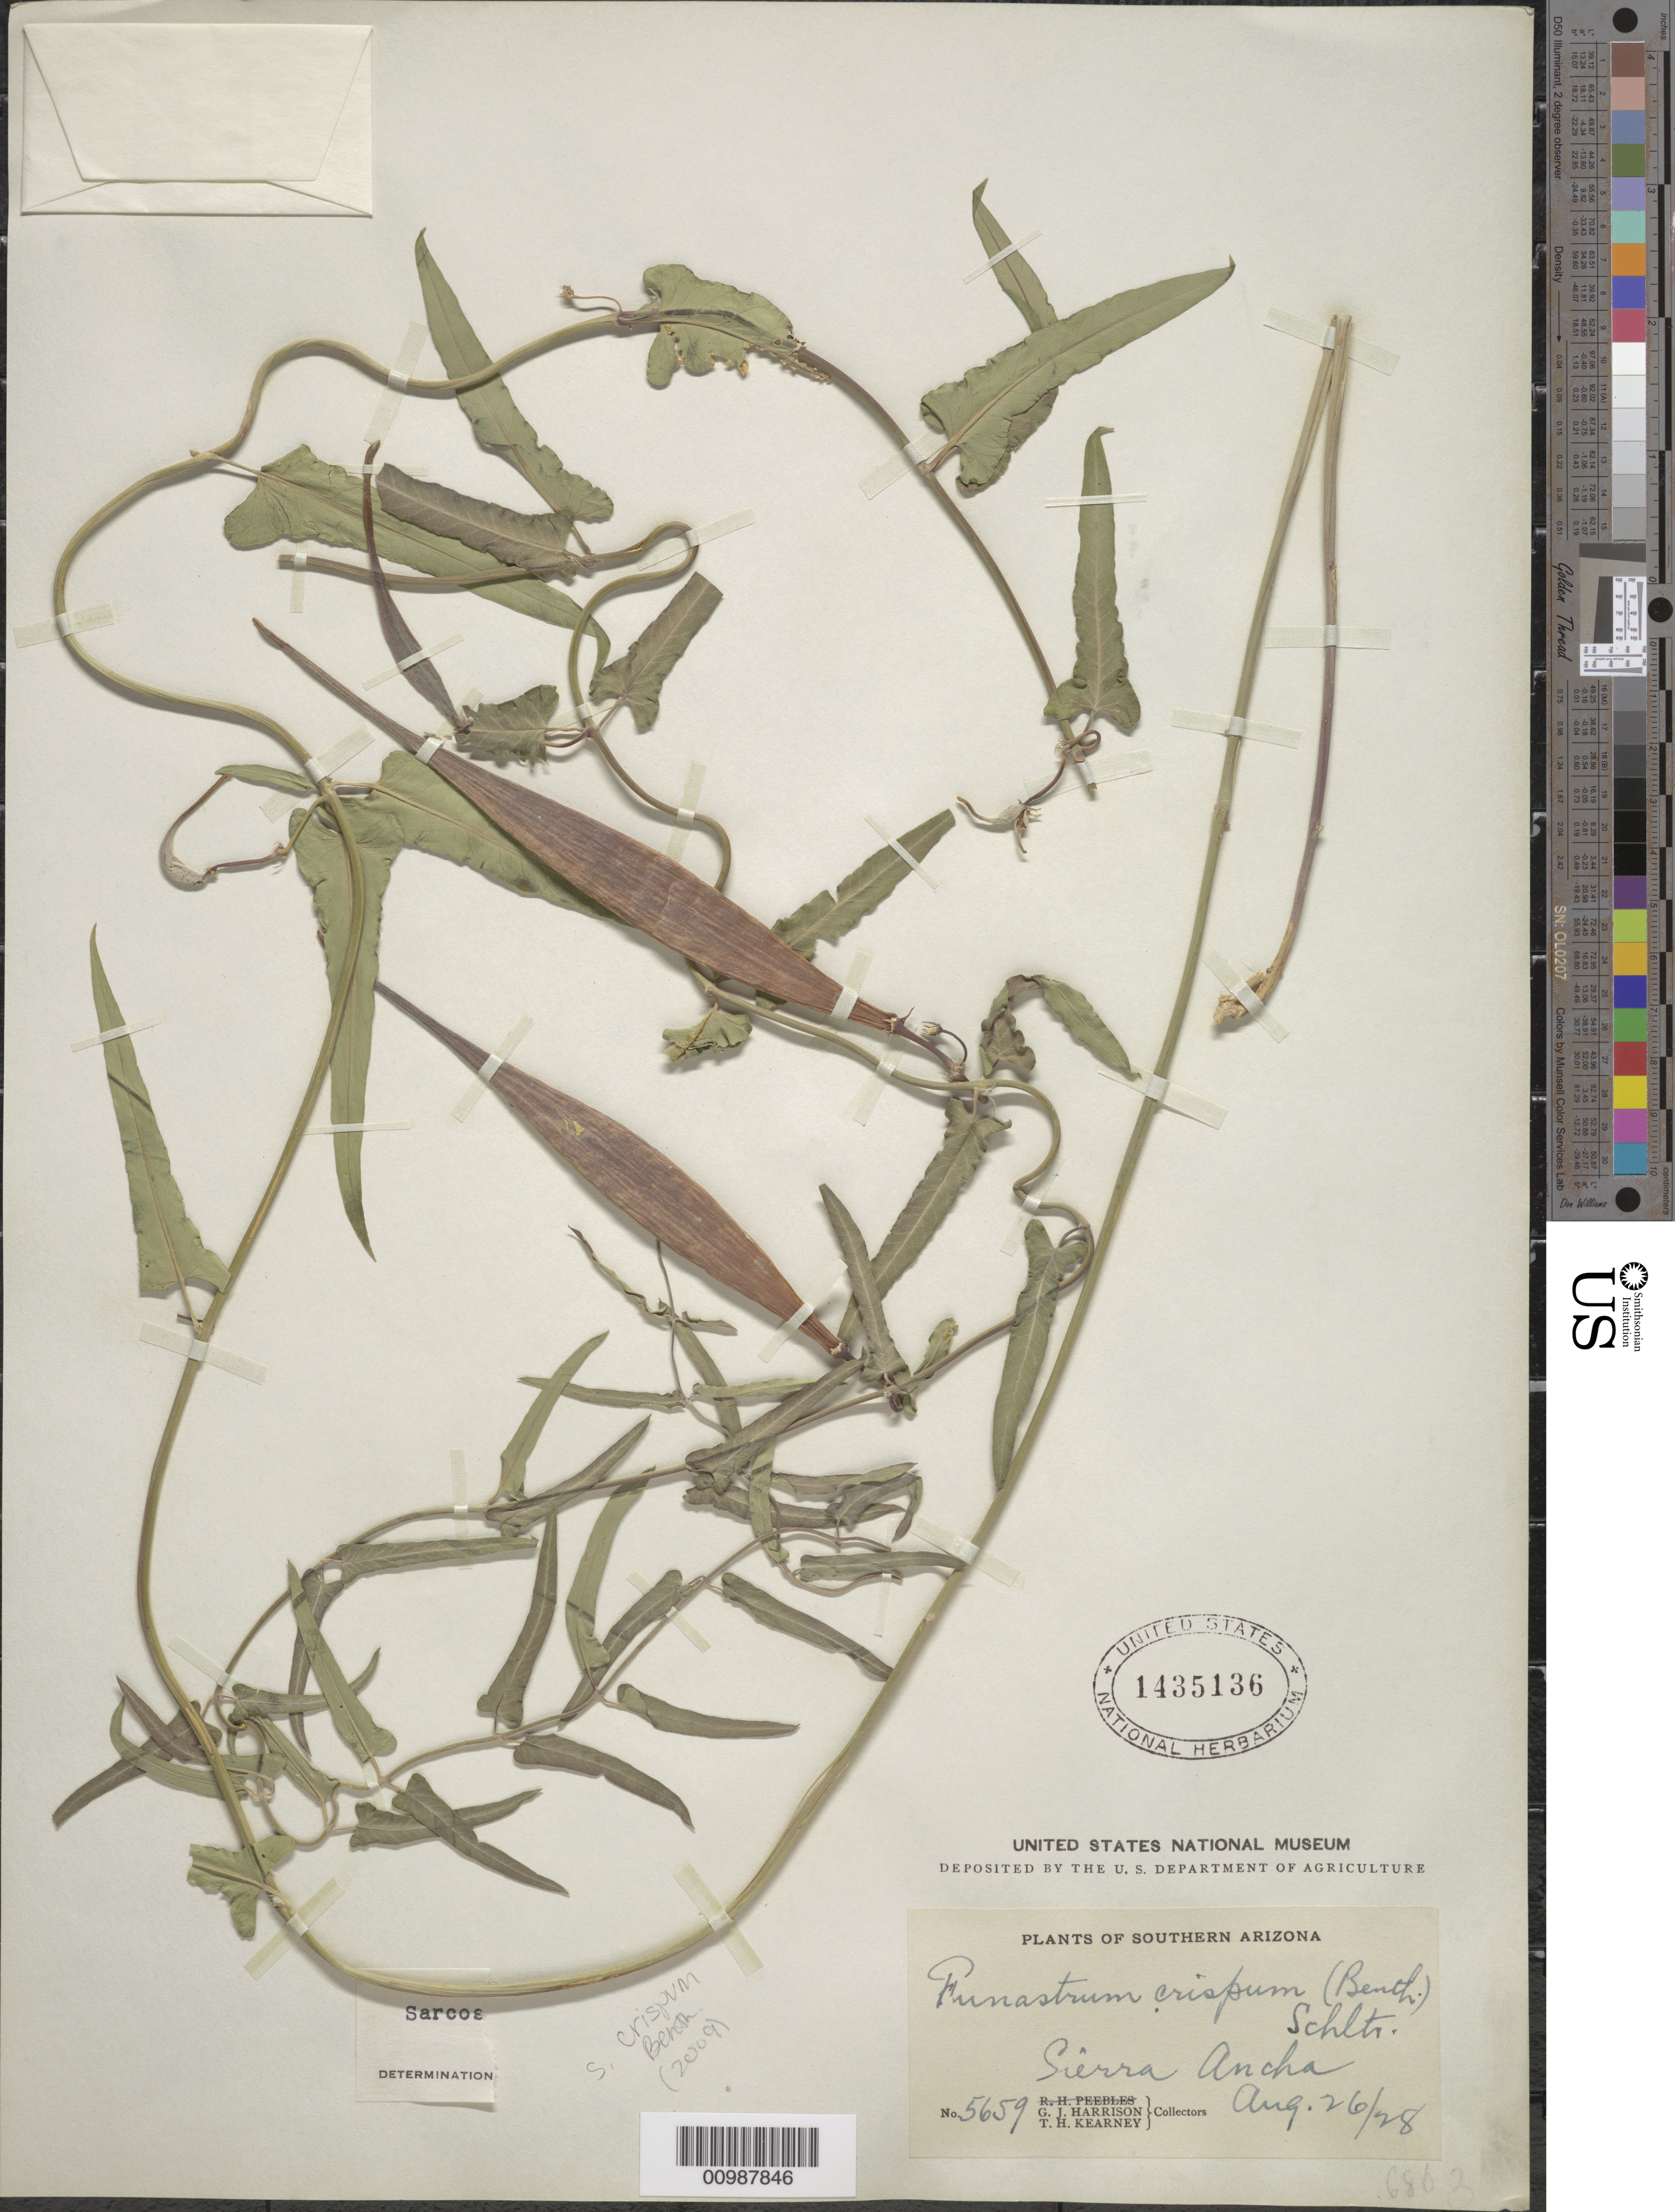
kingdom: Plantae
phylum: Tracheophyta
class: Magnoliopsida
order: Gentianales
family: Apocynaceae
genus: Sarcostemma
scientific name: Sarcostemma crispum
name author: Benth.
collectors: G. J. Harrison & T. H. Kearney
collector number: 5659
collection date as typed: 26 Aug 1928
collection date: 1928-08-26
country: United States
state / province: Arizona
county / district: Gila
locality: Sierra Ancha.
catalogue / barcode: US 1435136